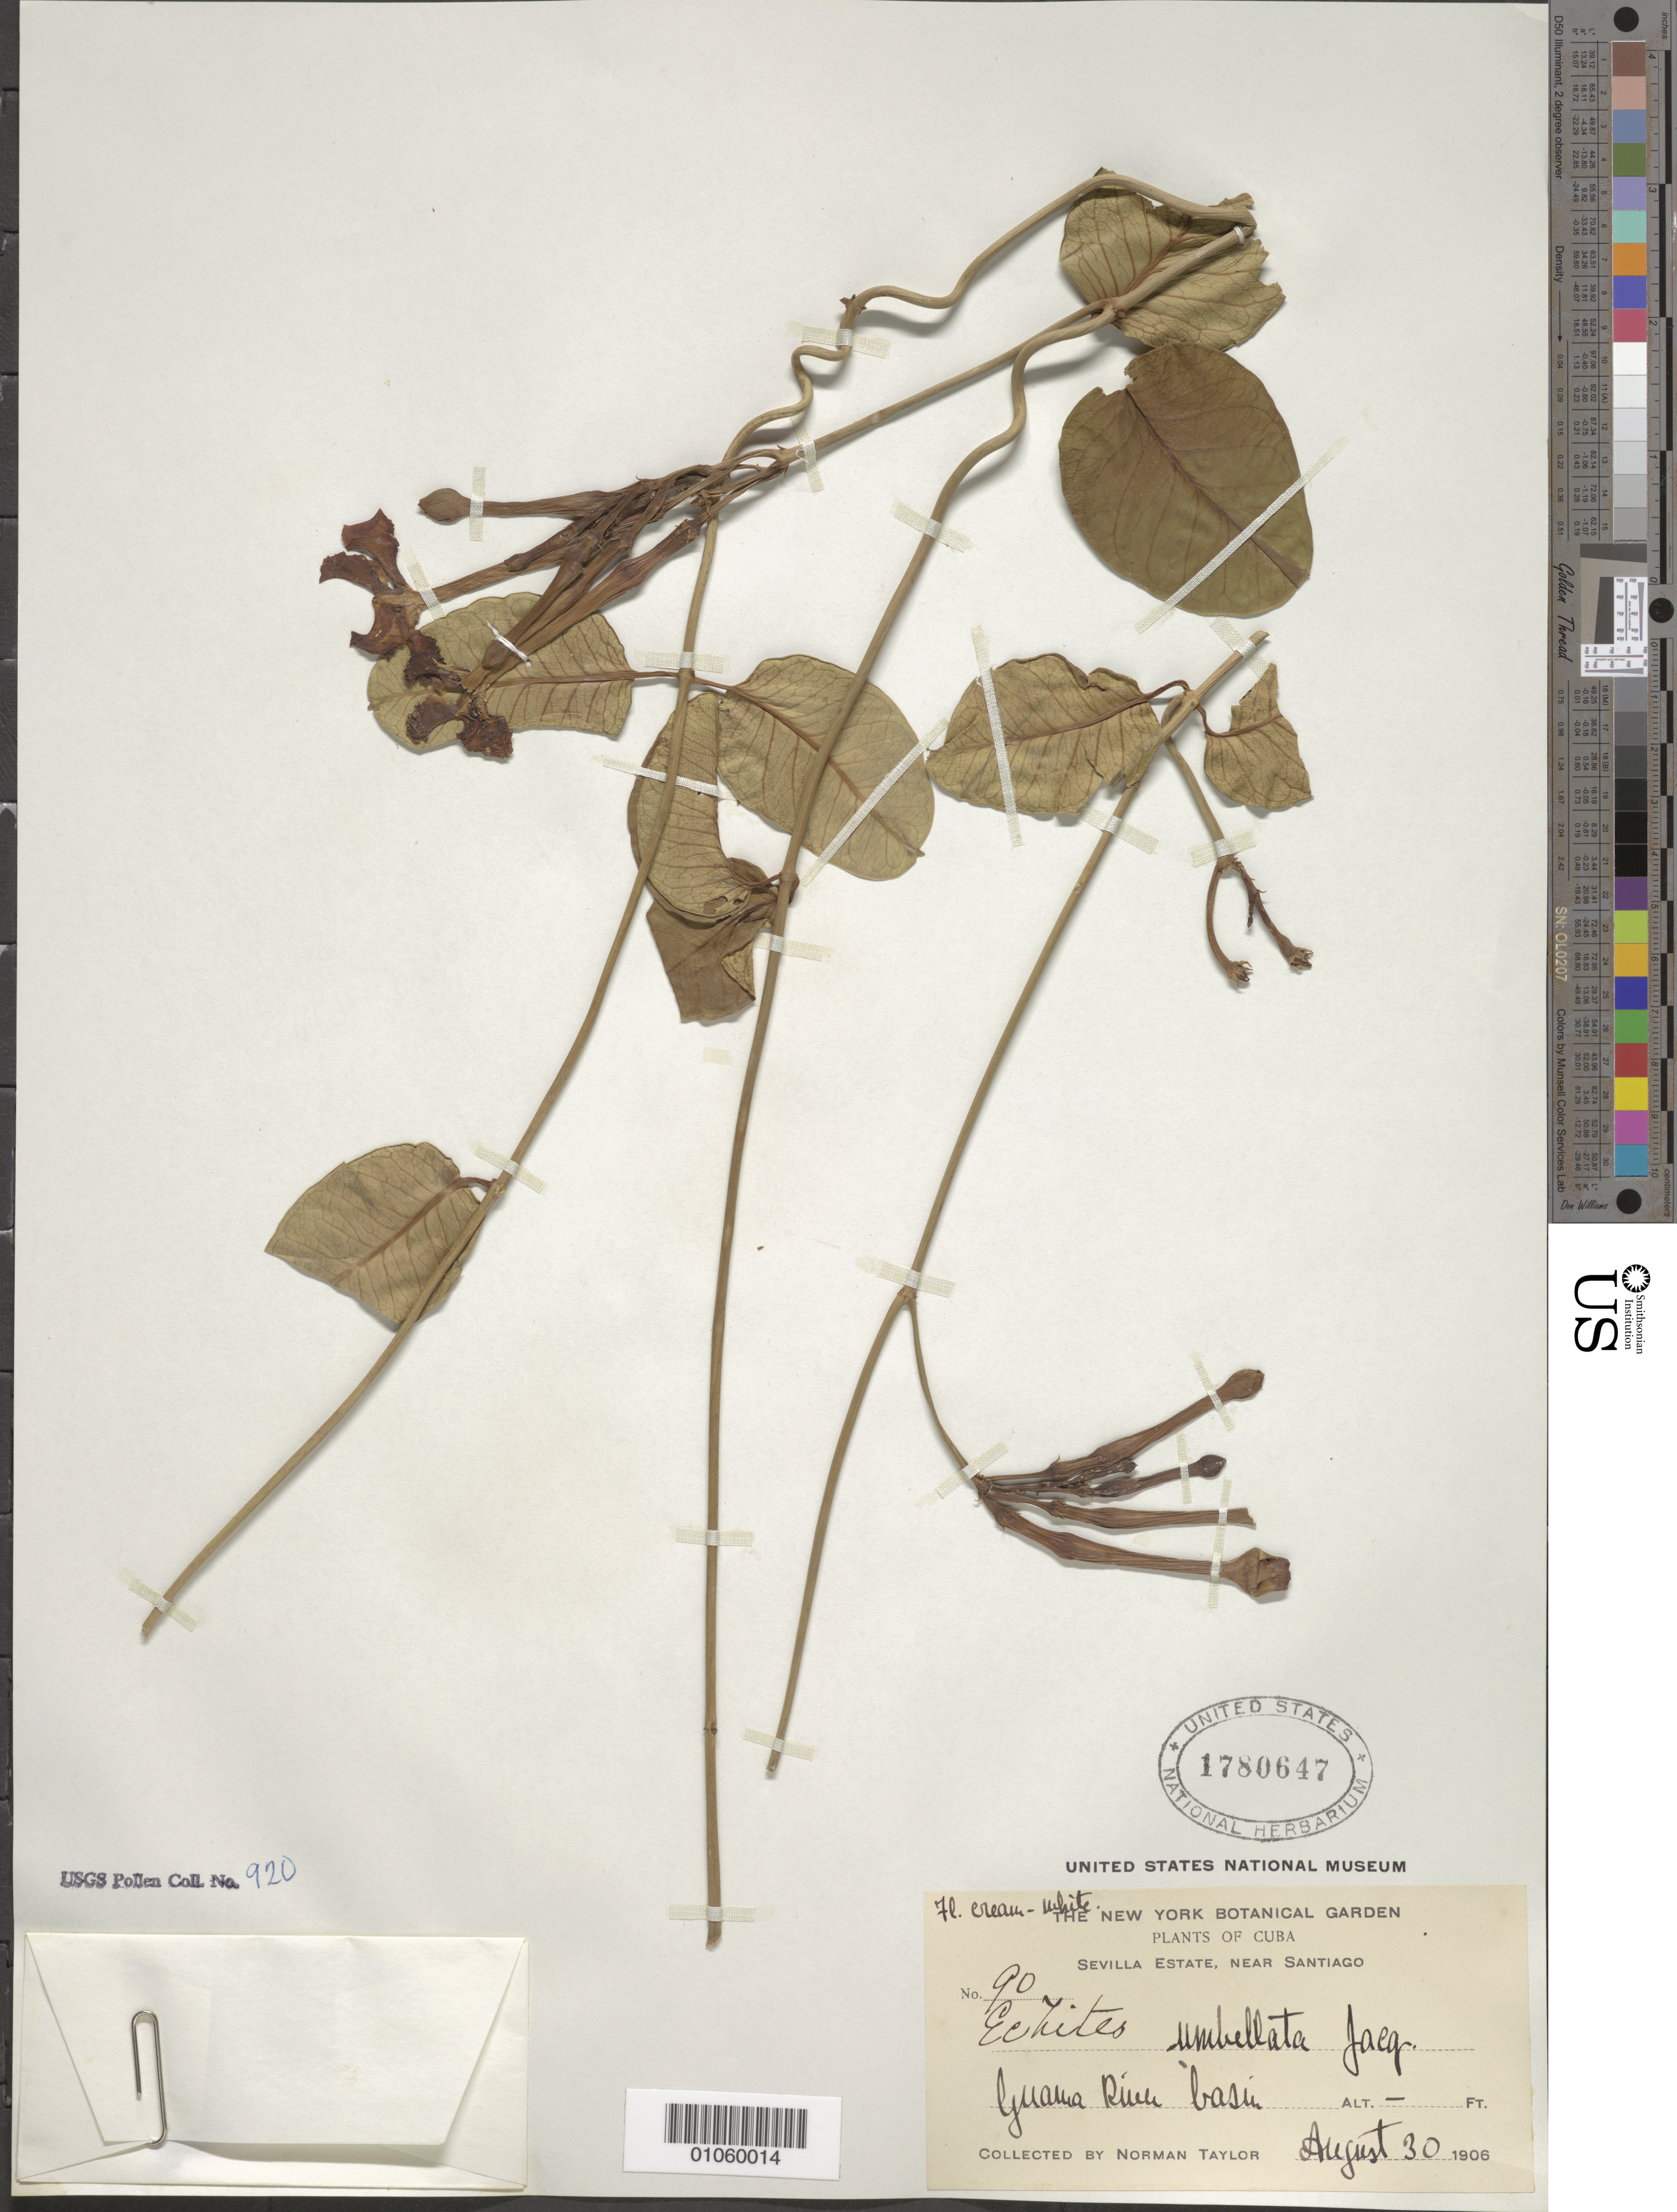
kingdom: Plantae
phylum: Tracheophyta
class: Magnoliopsida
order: Gentianales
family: Apocynaceae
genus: Echites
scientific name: Echites umbellatus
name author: Jacq.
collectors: N. Taylor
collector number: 90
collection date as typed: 30 Aug 1906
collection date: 1906-08-30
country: Cuba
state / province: Santiago de Cuba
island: Cuba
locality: Sevilla Estate, near Santiago Guamá River basin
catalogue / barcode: US 1780647